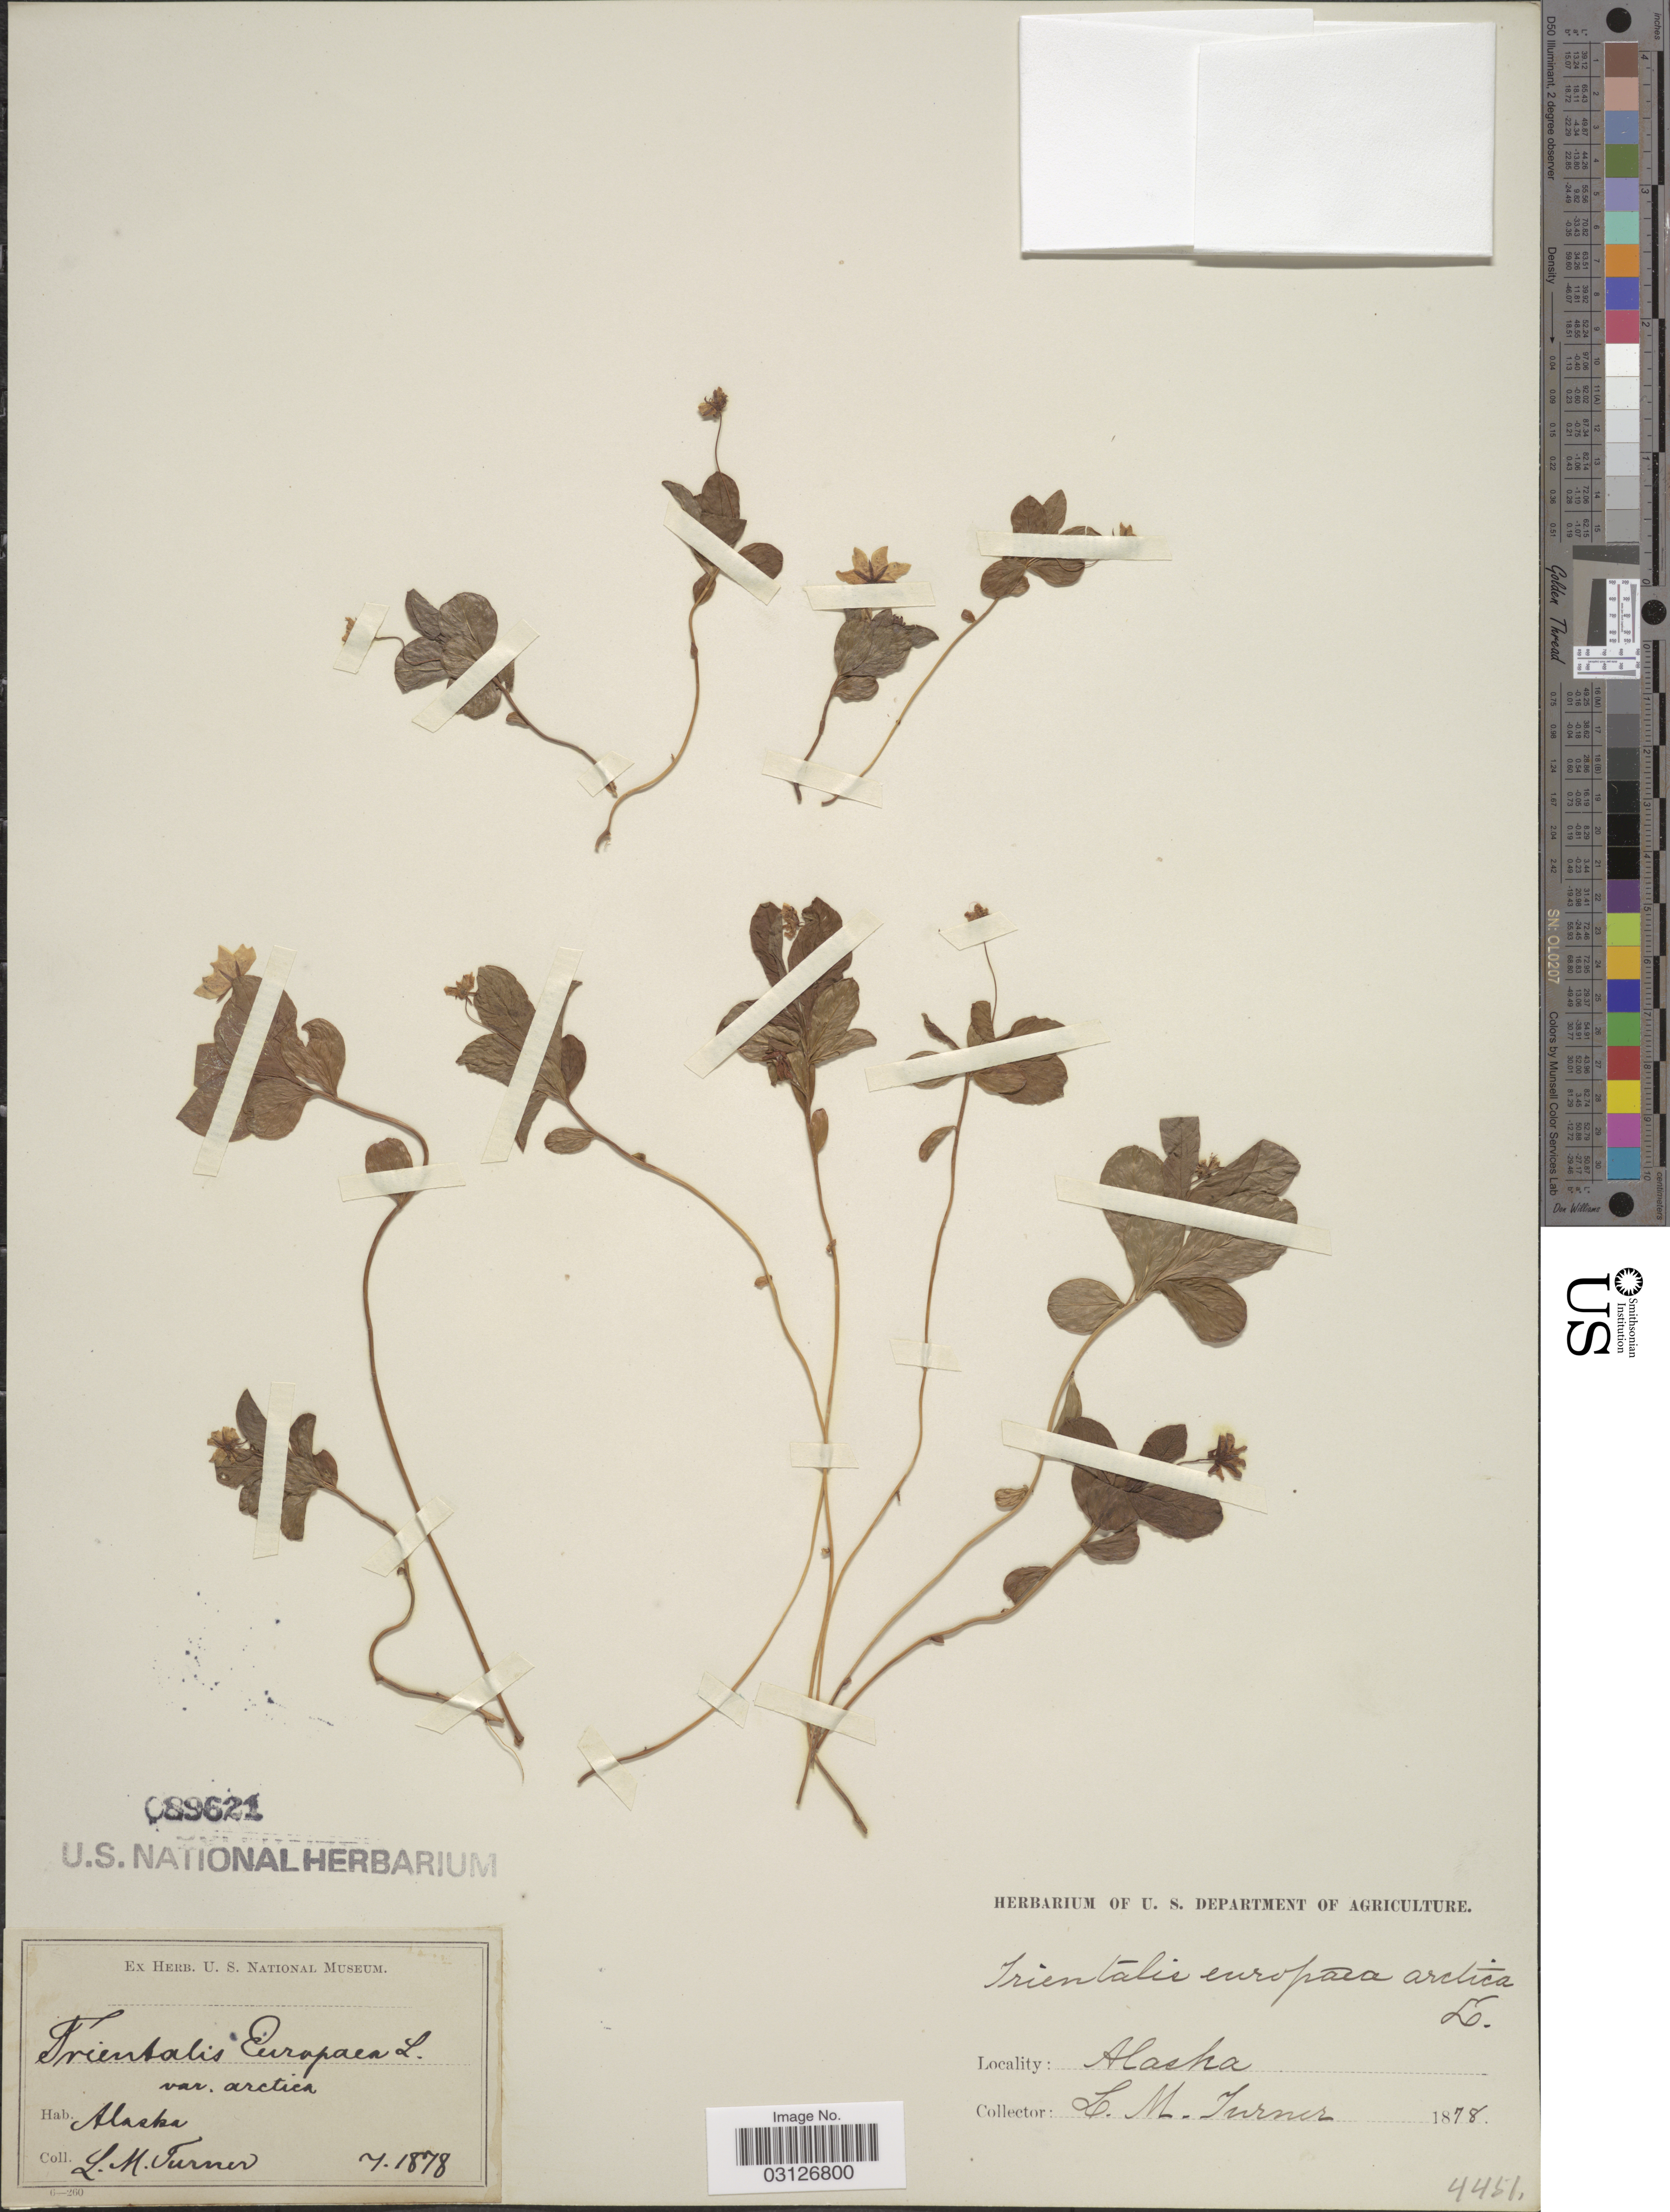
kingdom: Plantae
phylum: Tracheophyta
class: Magnoliopsida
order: Ericales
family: Primulaceae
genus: Trientalis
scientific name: Trientalis europaea subsp. arctica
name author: (Fisch. ex Hook.) Hultén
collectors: L. M. Turner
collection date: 1878-07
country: United States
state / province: Alaska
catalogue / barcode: US 89621